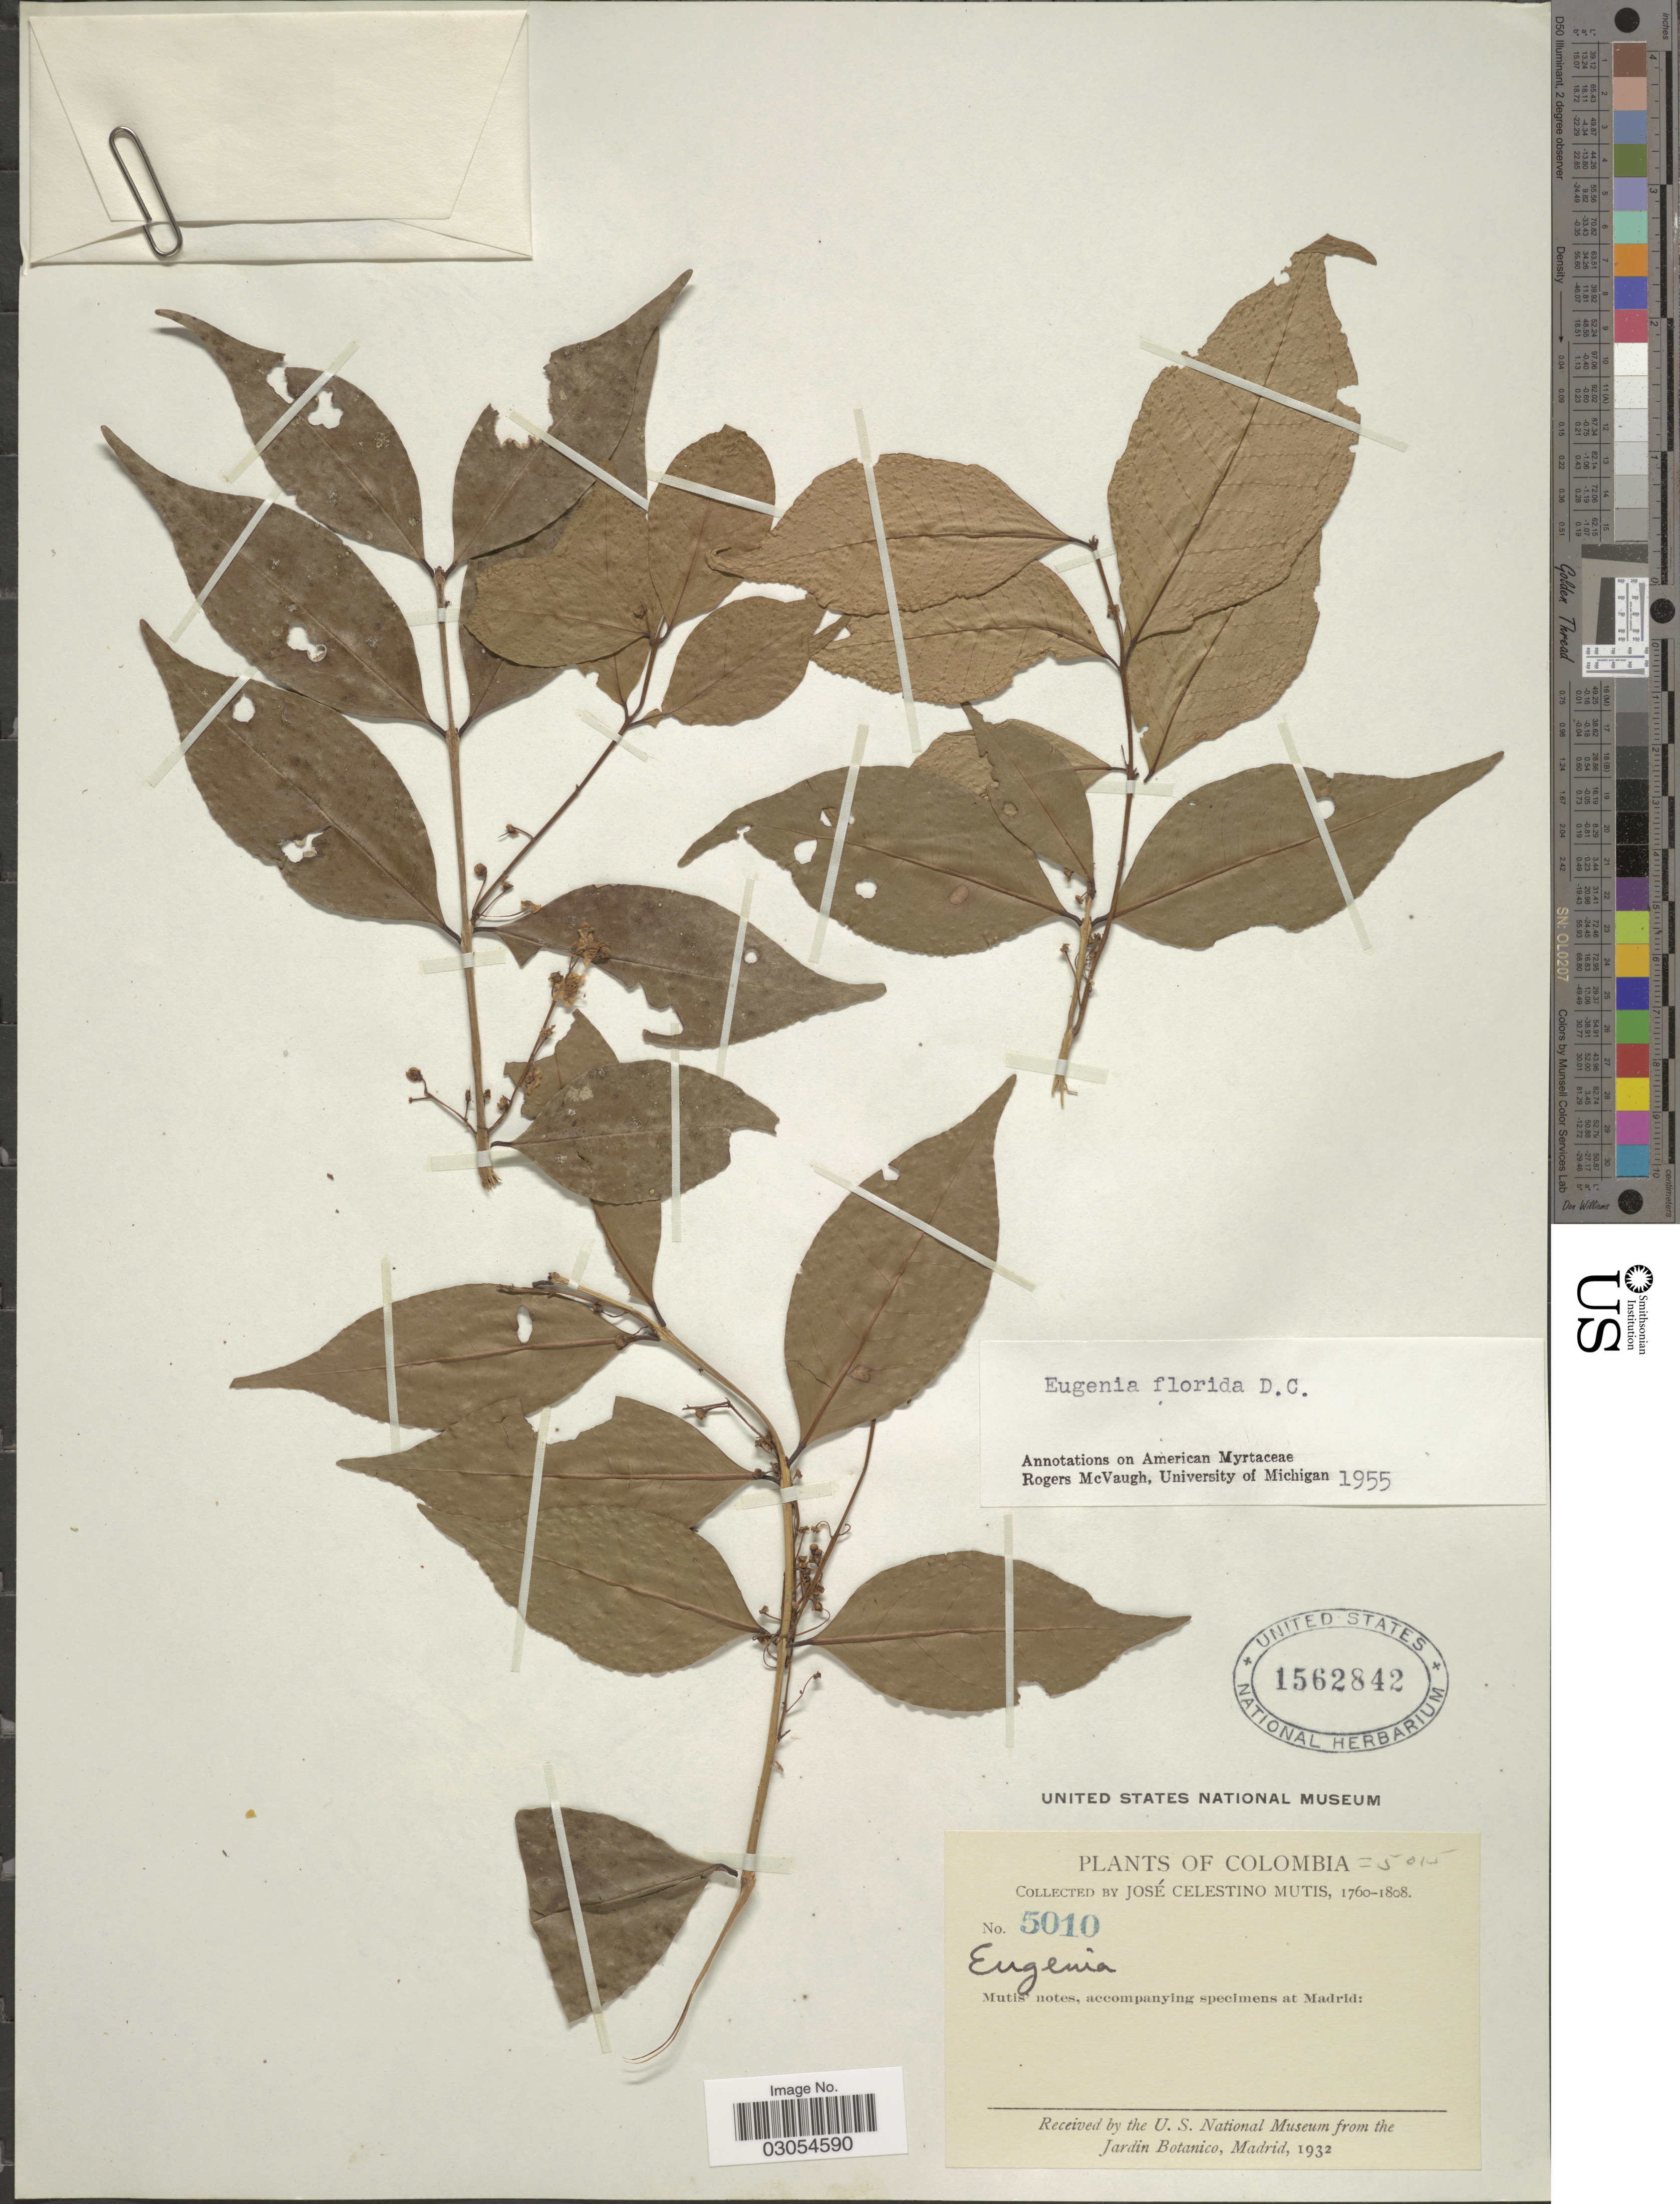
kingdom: Plantae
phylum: Tracheophyta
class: Magnoliopsida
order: Myrtales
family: Myrtaceae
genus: Eugenia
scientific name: Eugenia florida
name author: DC.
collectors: J. C. B. Mutis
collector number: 5010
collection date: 1760/1808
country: Colombia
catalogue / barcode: US 1562842